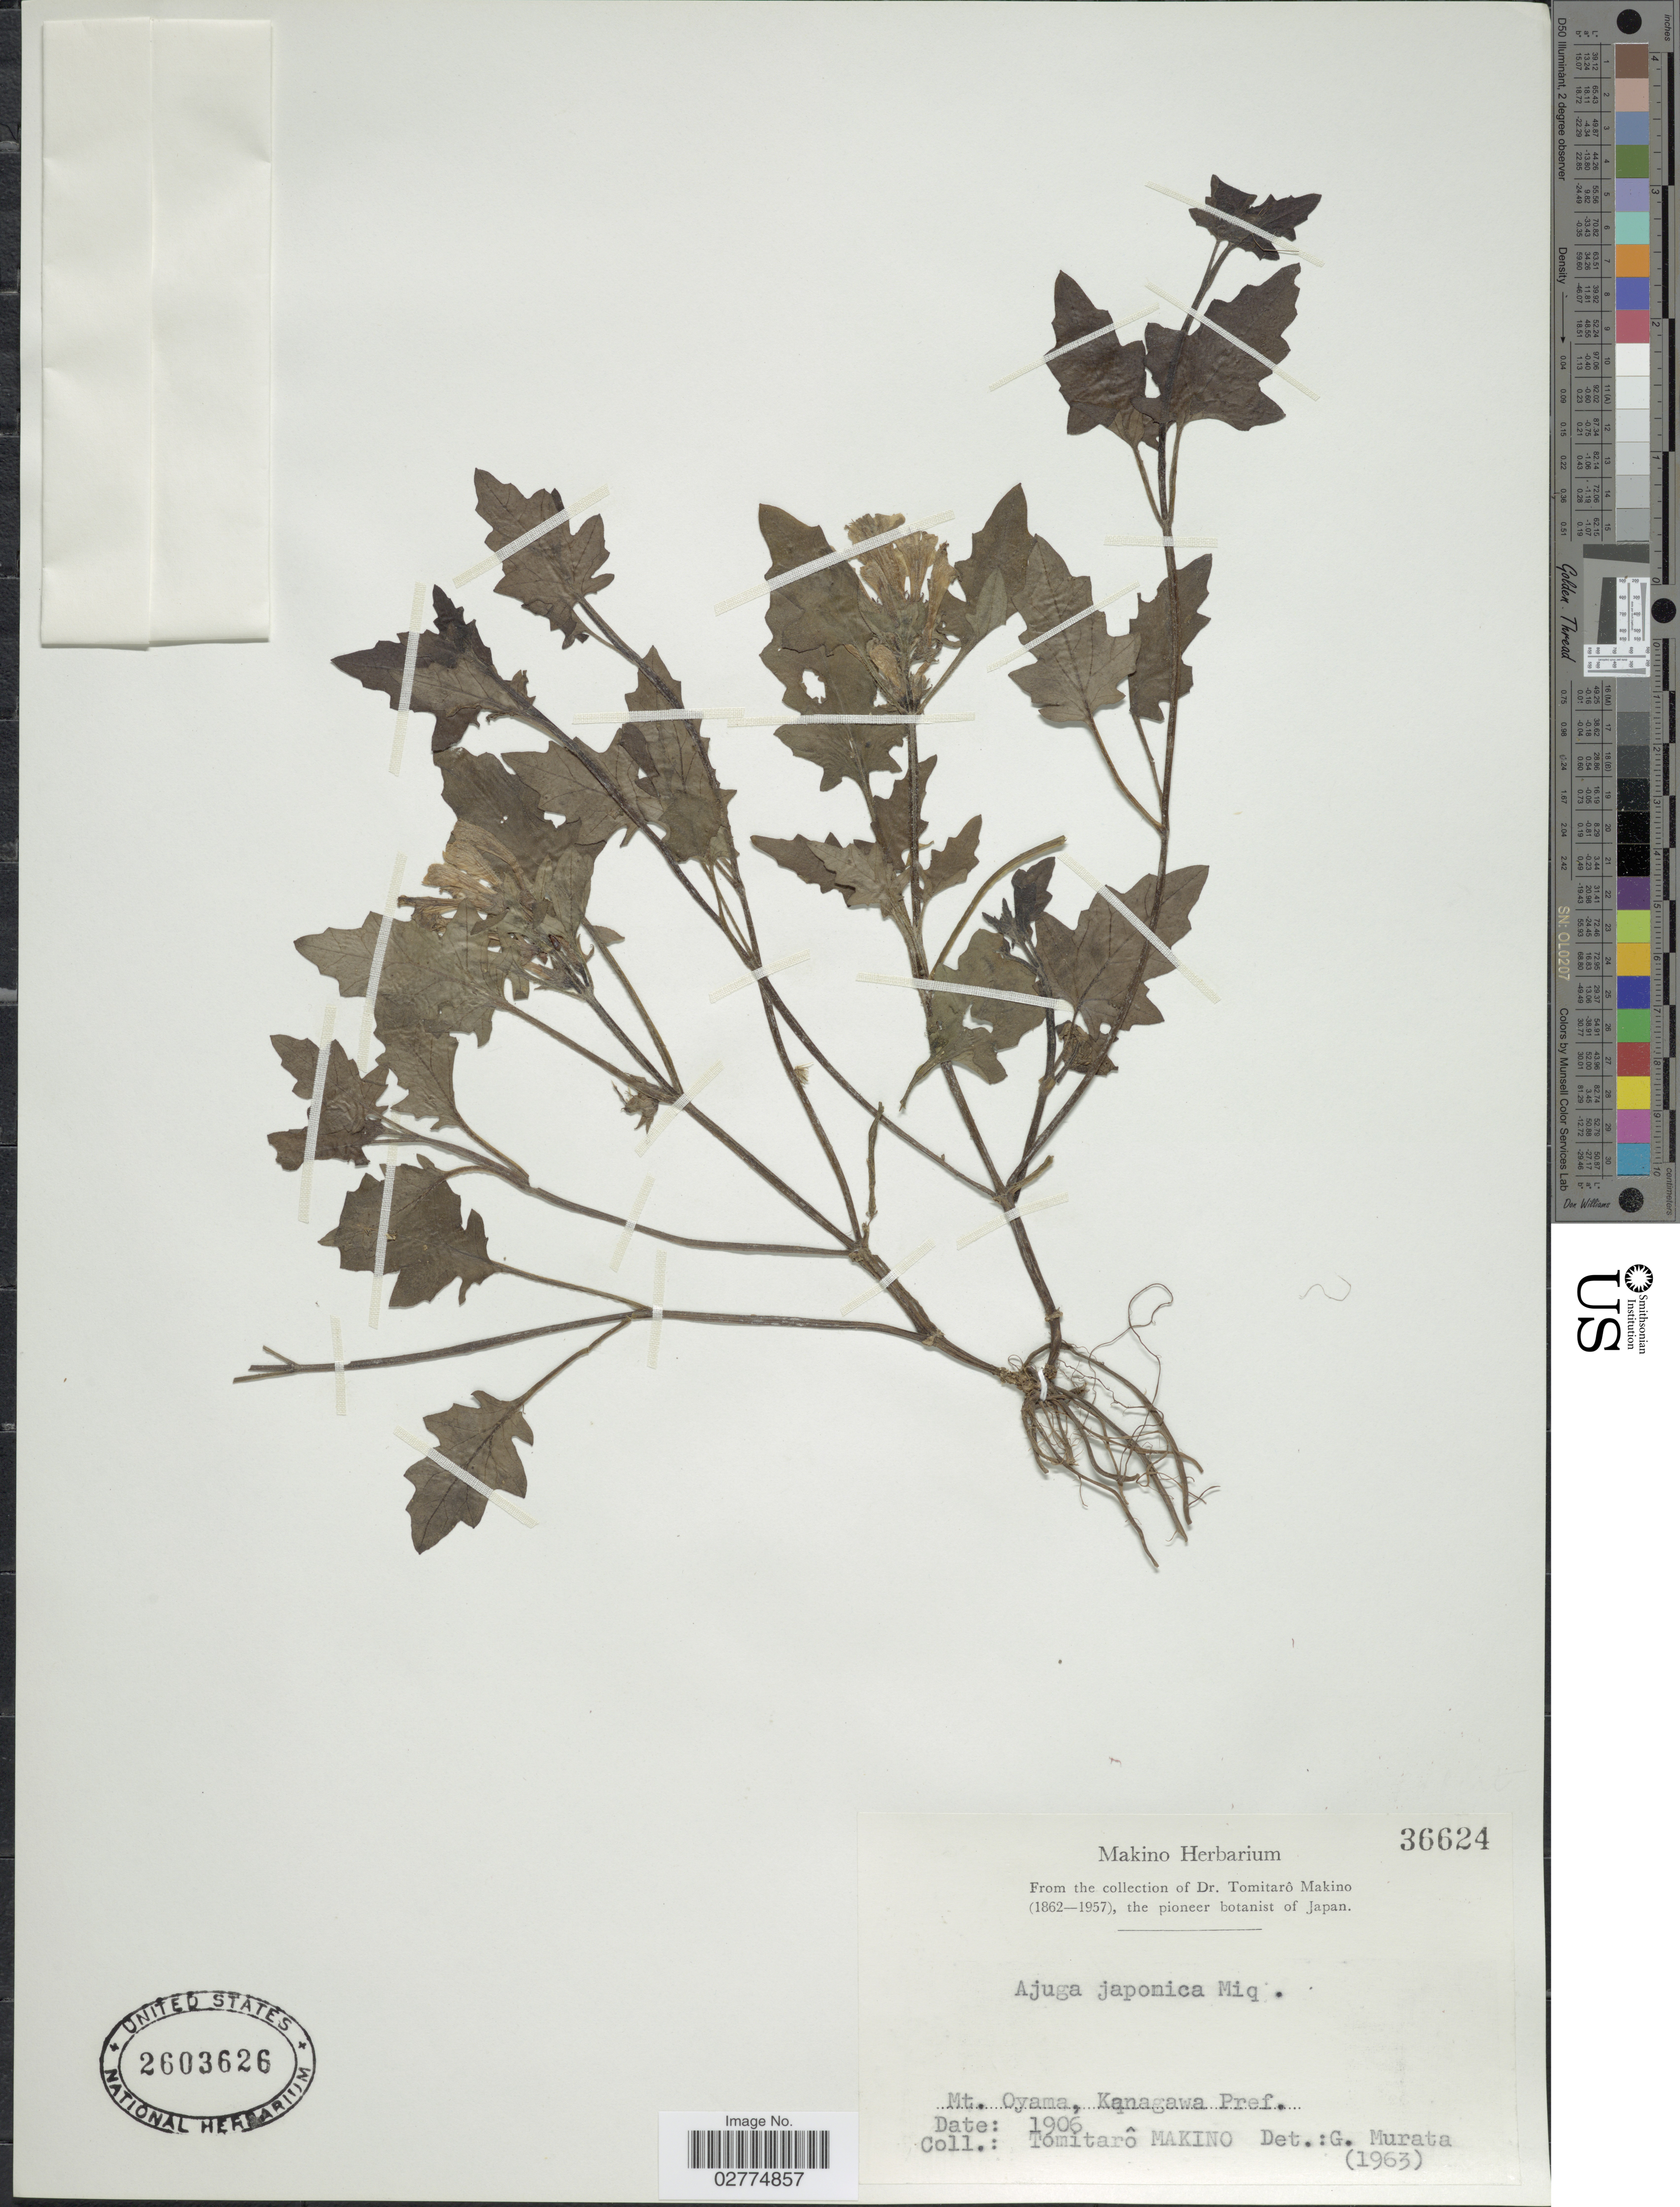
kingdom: Plantae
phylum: Tracheophyta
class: Magnoliopsida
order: Lamiales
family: Lamiaceae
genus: Ajuga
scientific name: Ajuga japonica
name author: Miq.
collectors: T. Makino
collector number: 36624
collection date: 1906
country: Japan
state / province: Kanagawa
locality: Mt. Oyama, Kanagawa Pref.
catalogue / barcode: US 2603626